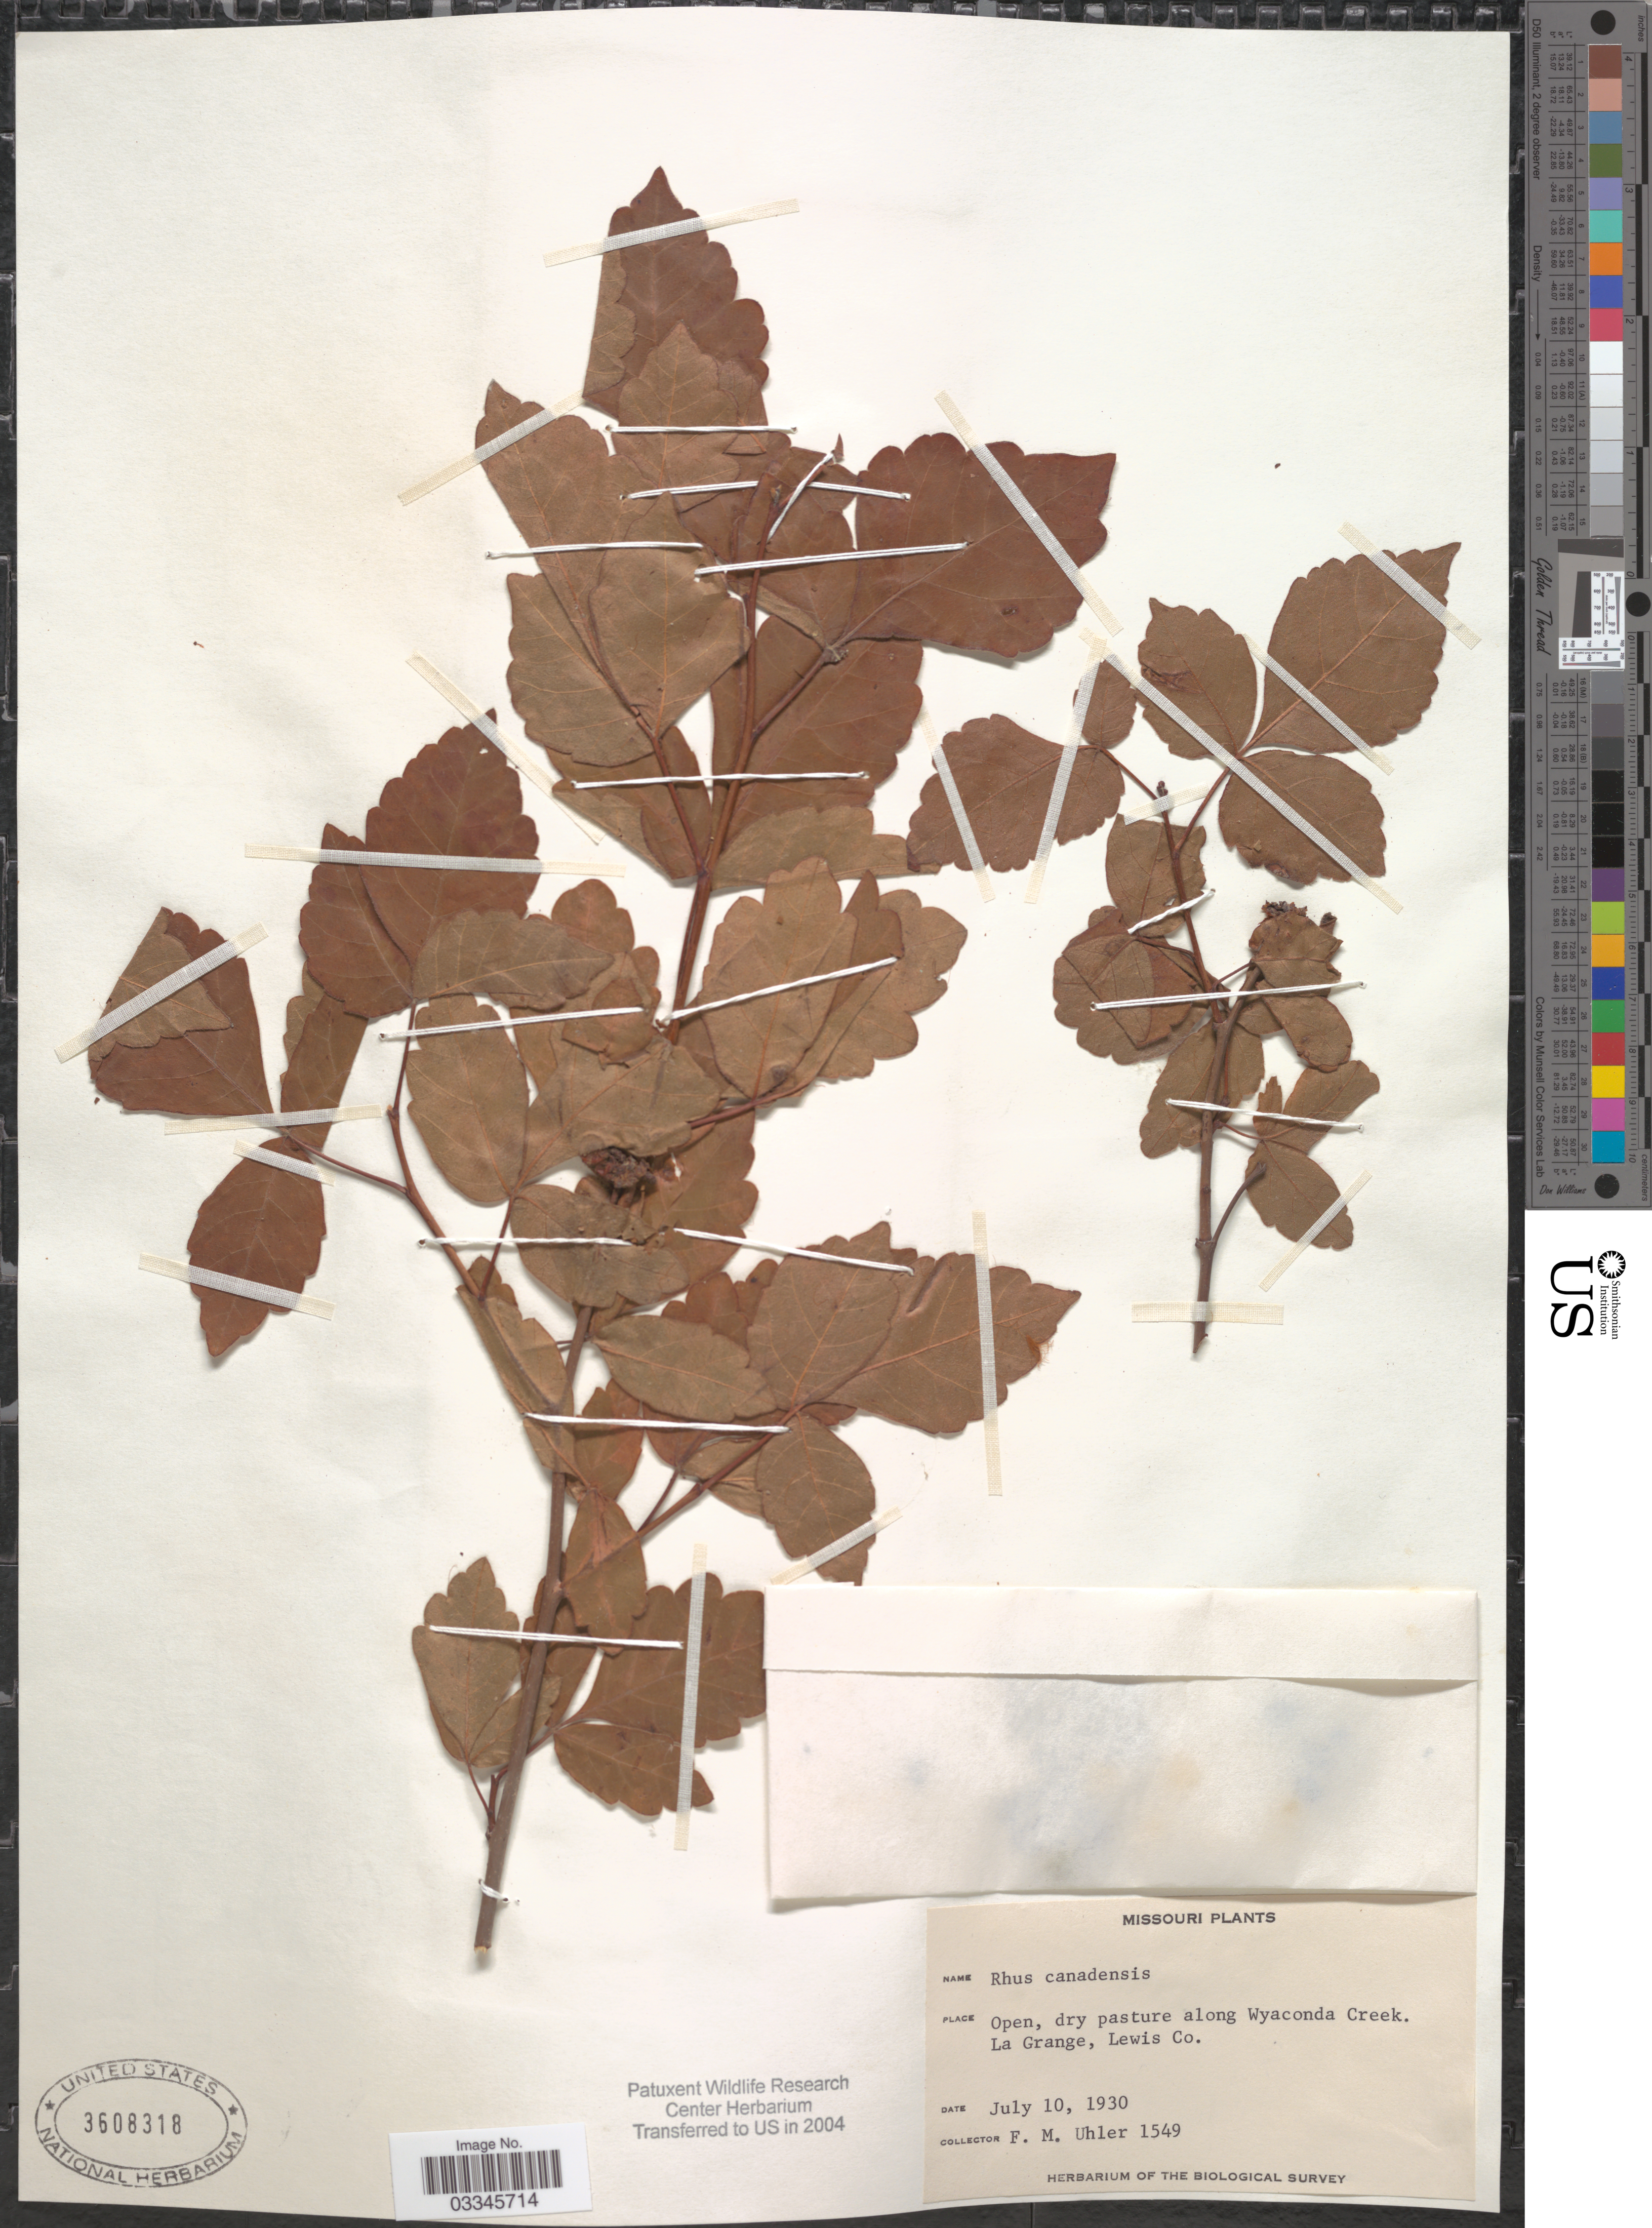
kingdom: Plantae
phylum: Tracheophyta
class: Magnoliopsida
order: Sapindales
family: Anacardiaceae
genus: Rhus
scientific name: Rhus canadensis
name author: Marshall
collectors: F. M. Uhler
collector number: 1549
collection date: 1930-07-10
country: United States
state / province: Missouri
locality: Open, dry pasture along Wyaconda Creek. La Grange, Lewis Co.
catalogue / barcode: US 3608318